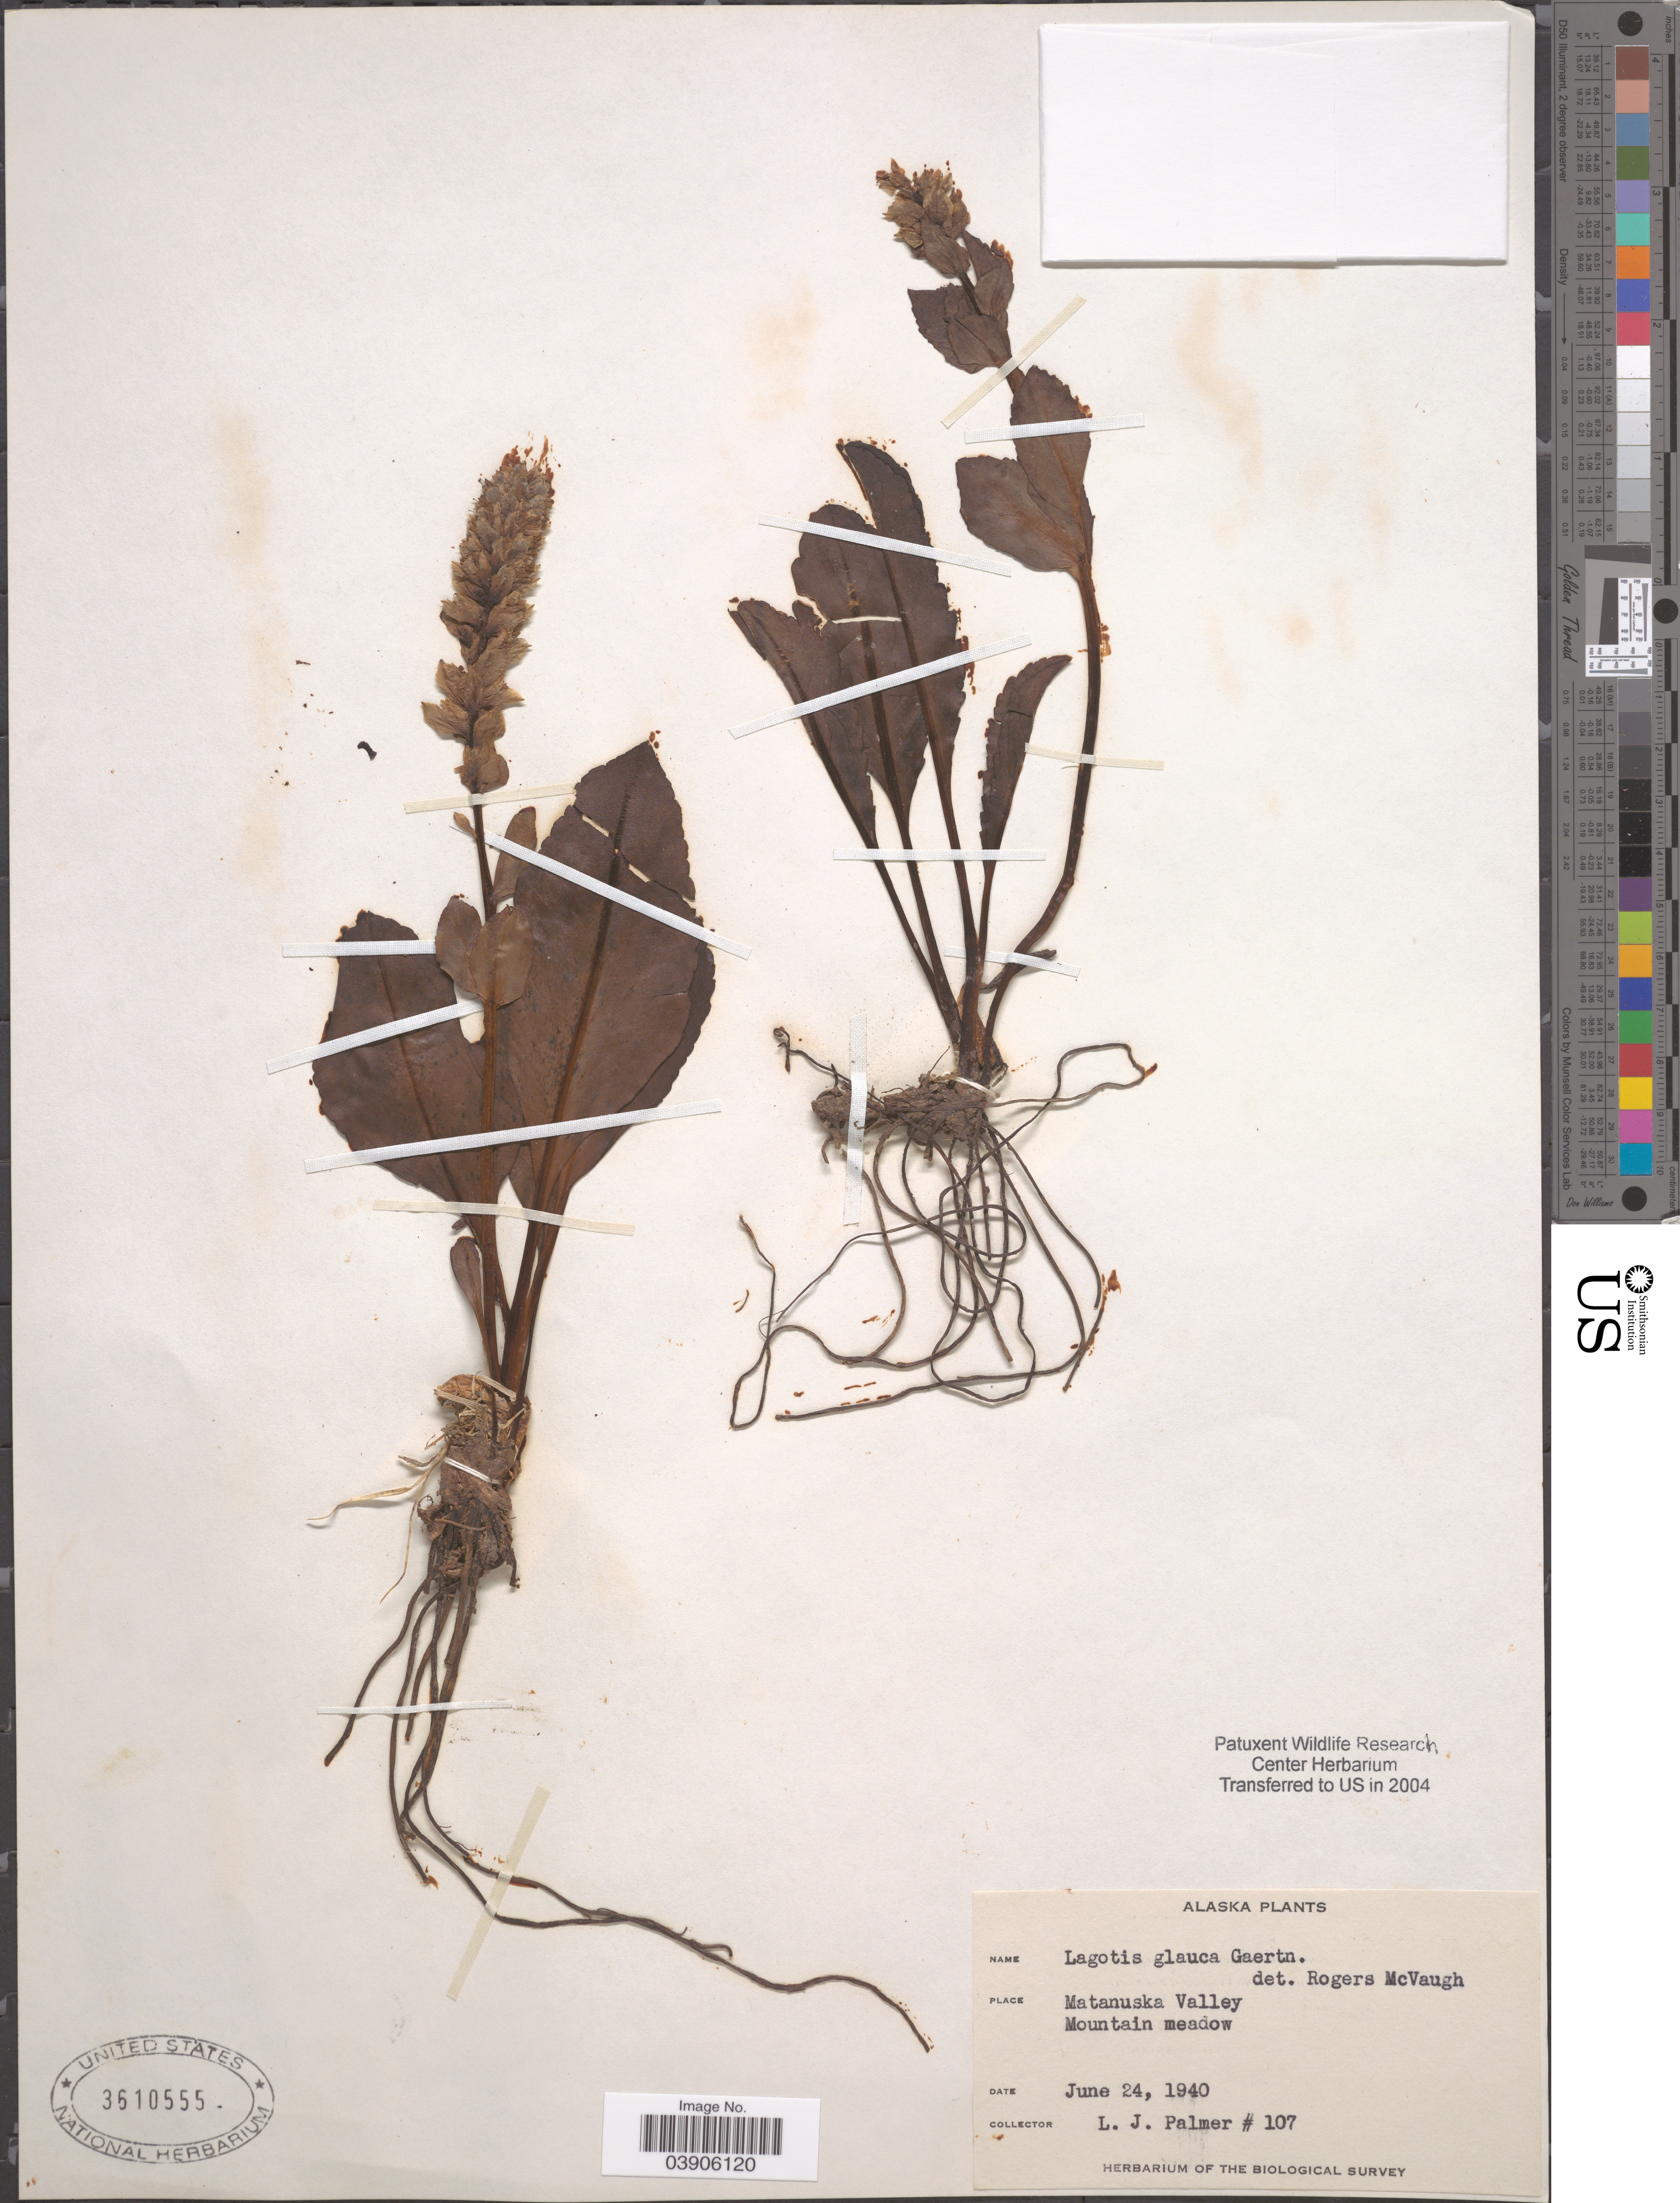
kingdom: Plantae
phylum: Tracheophyta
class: Magnoliopsida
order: Lamiales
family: Plantaginaceae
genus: Lagotis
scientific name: Lagotis glauca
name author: Gaertn.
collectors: L. J. Palmer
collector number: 107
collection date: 1940-06-24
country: United States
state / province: Alaska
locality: Matanuska Valley. Mountain meadow.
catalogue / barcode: US 3610555